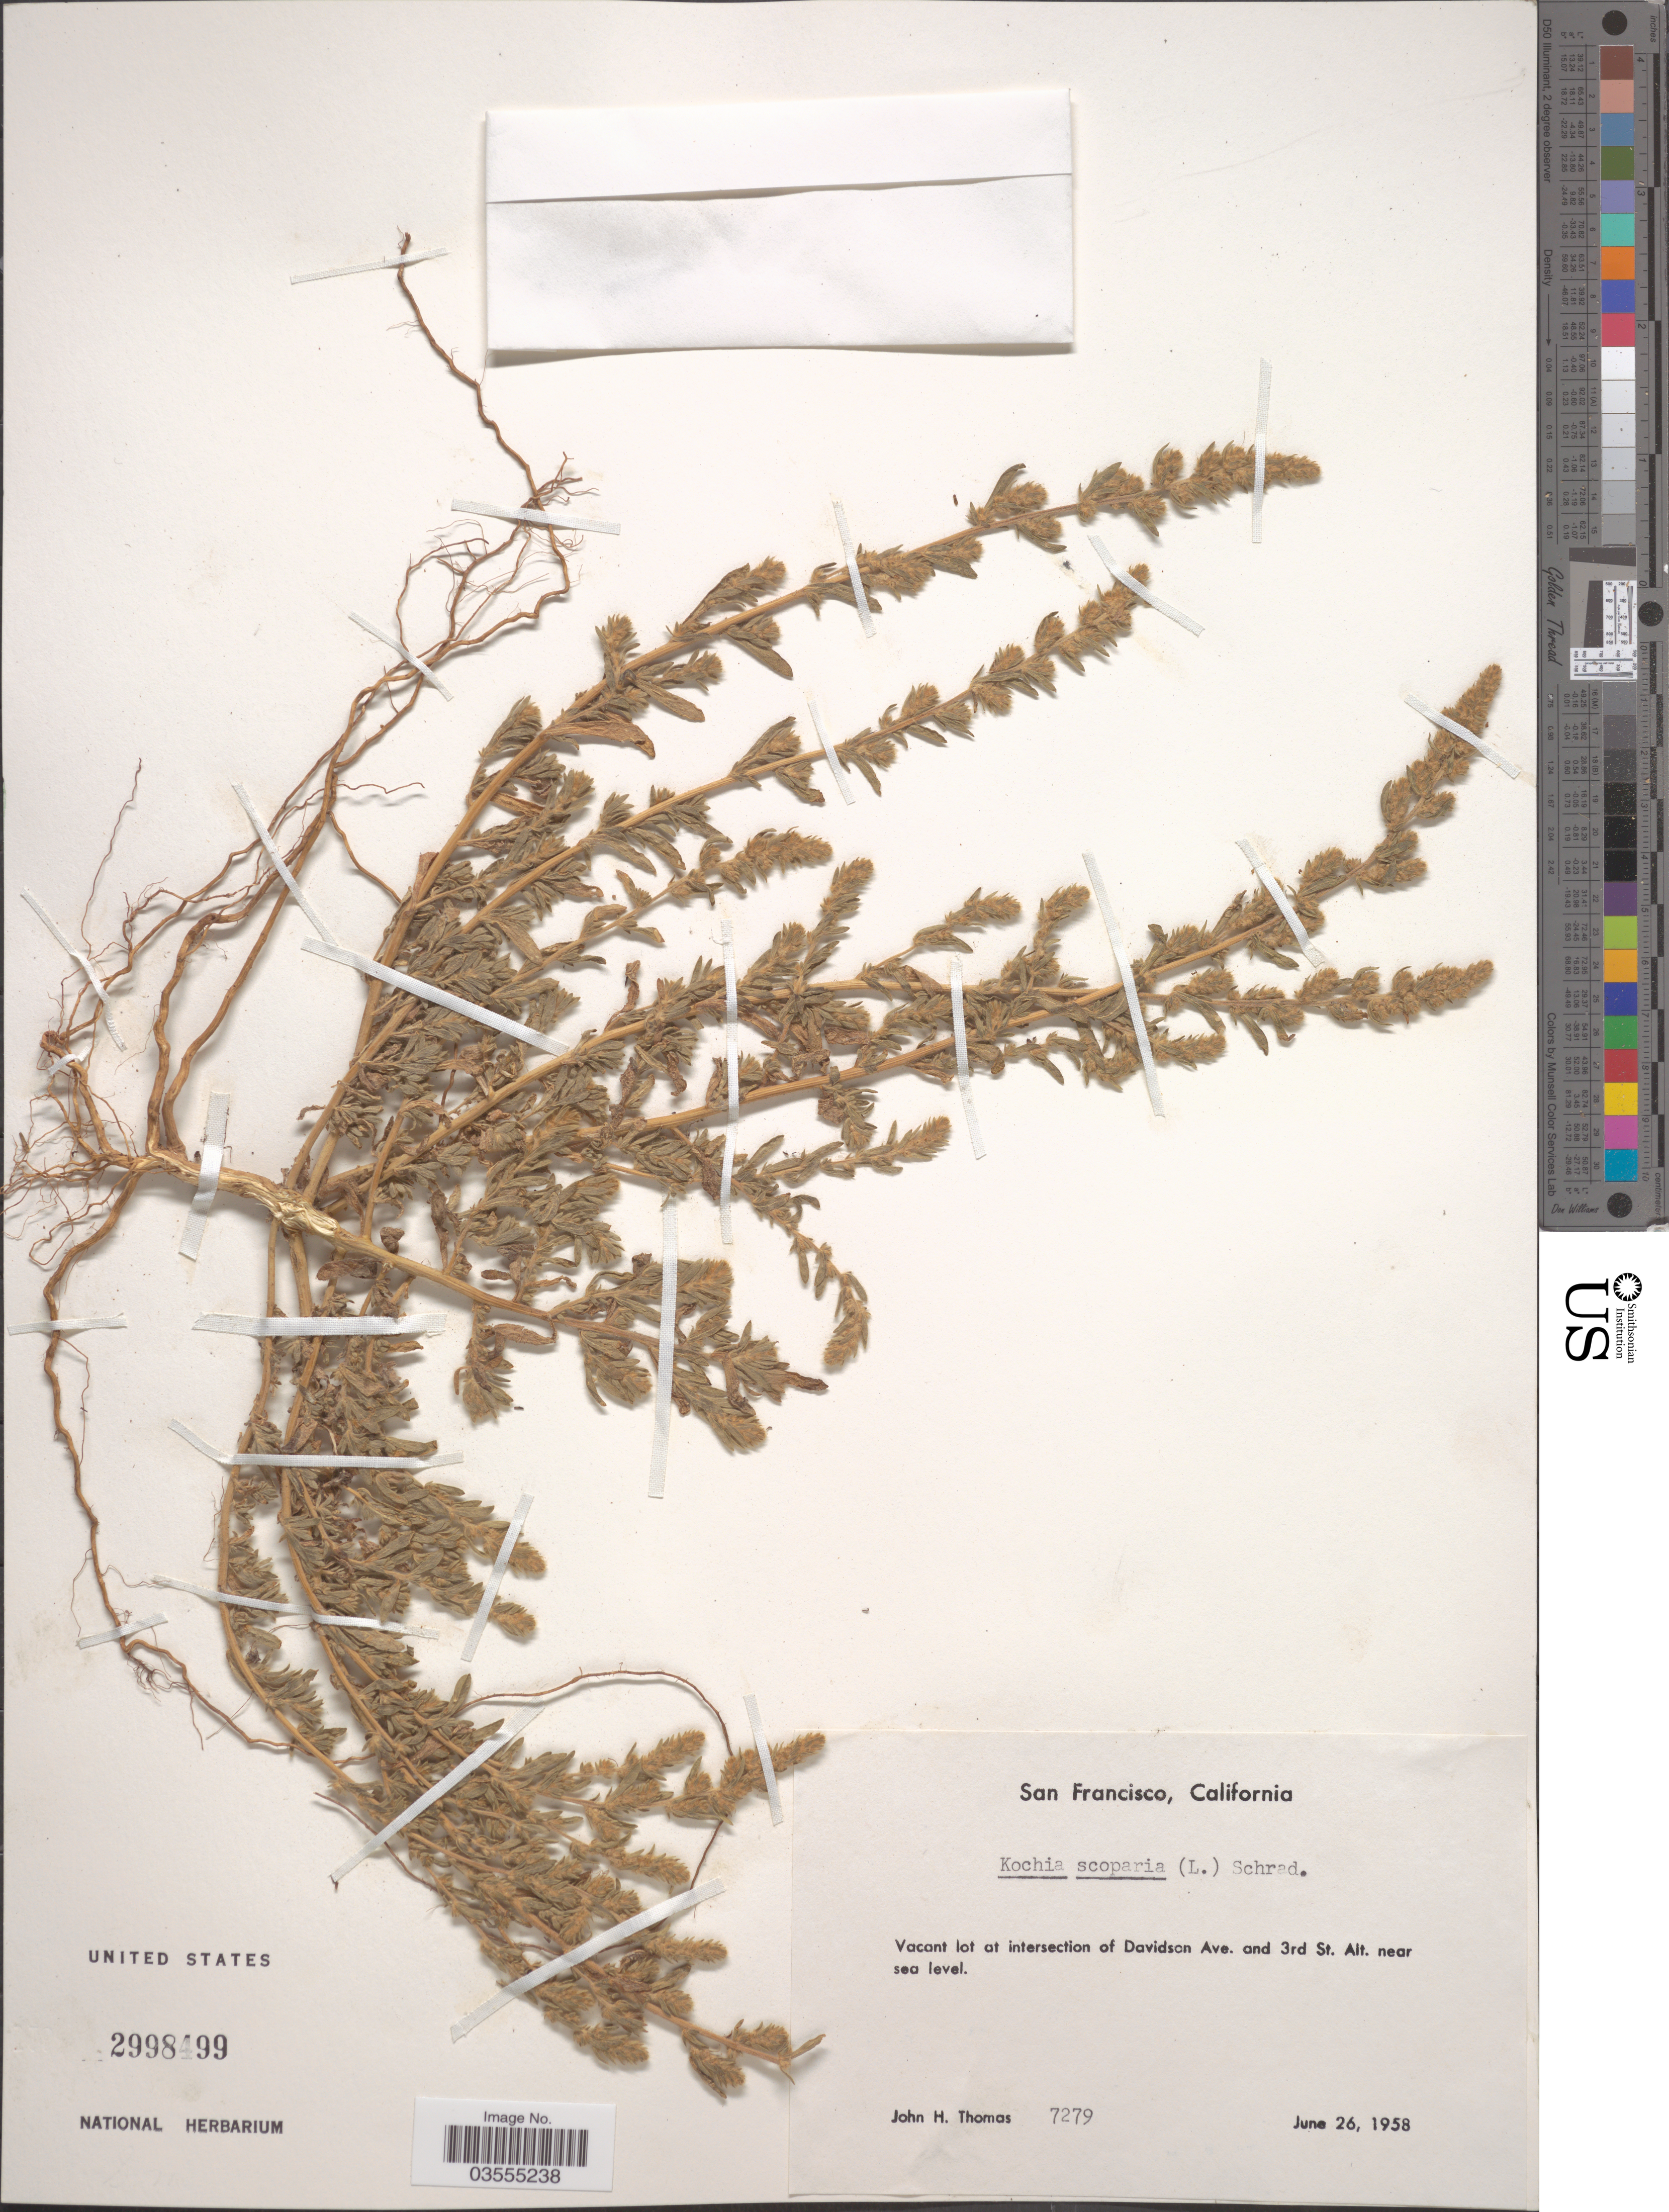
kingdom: Plantae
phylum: Tracheophyta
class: Magnoliopsida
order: Caryophyllales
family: Amaranthaceae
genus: Bassia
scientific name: Bassia hyssopifolia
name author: (Pall.) Kuntze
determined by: Hrusa, George Frederic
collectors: J. H. Thomas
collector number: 7279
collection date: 1958-06-26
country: United States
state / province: California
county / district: San Francisco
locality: San Francisco. Vacant lot at intersection of Davidson Ave. and 3rd St.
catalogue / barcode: US 2998499